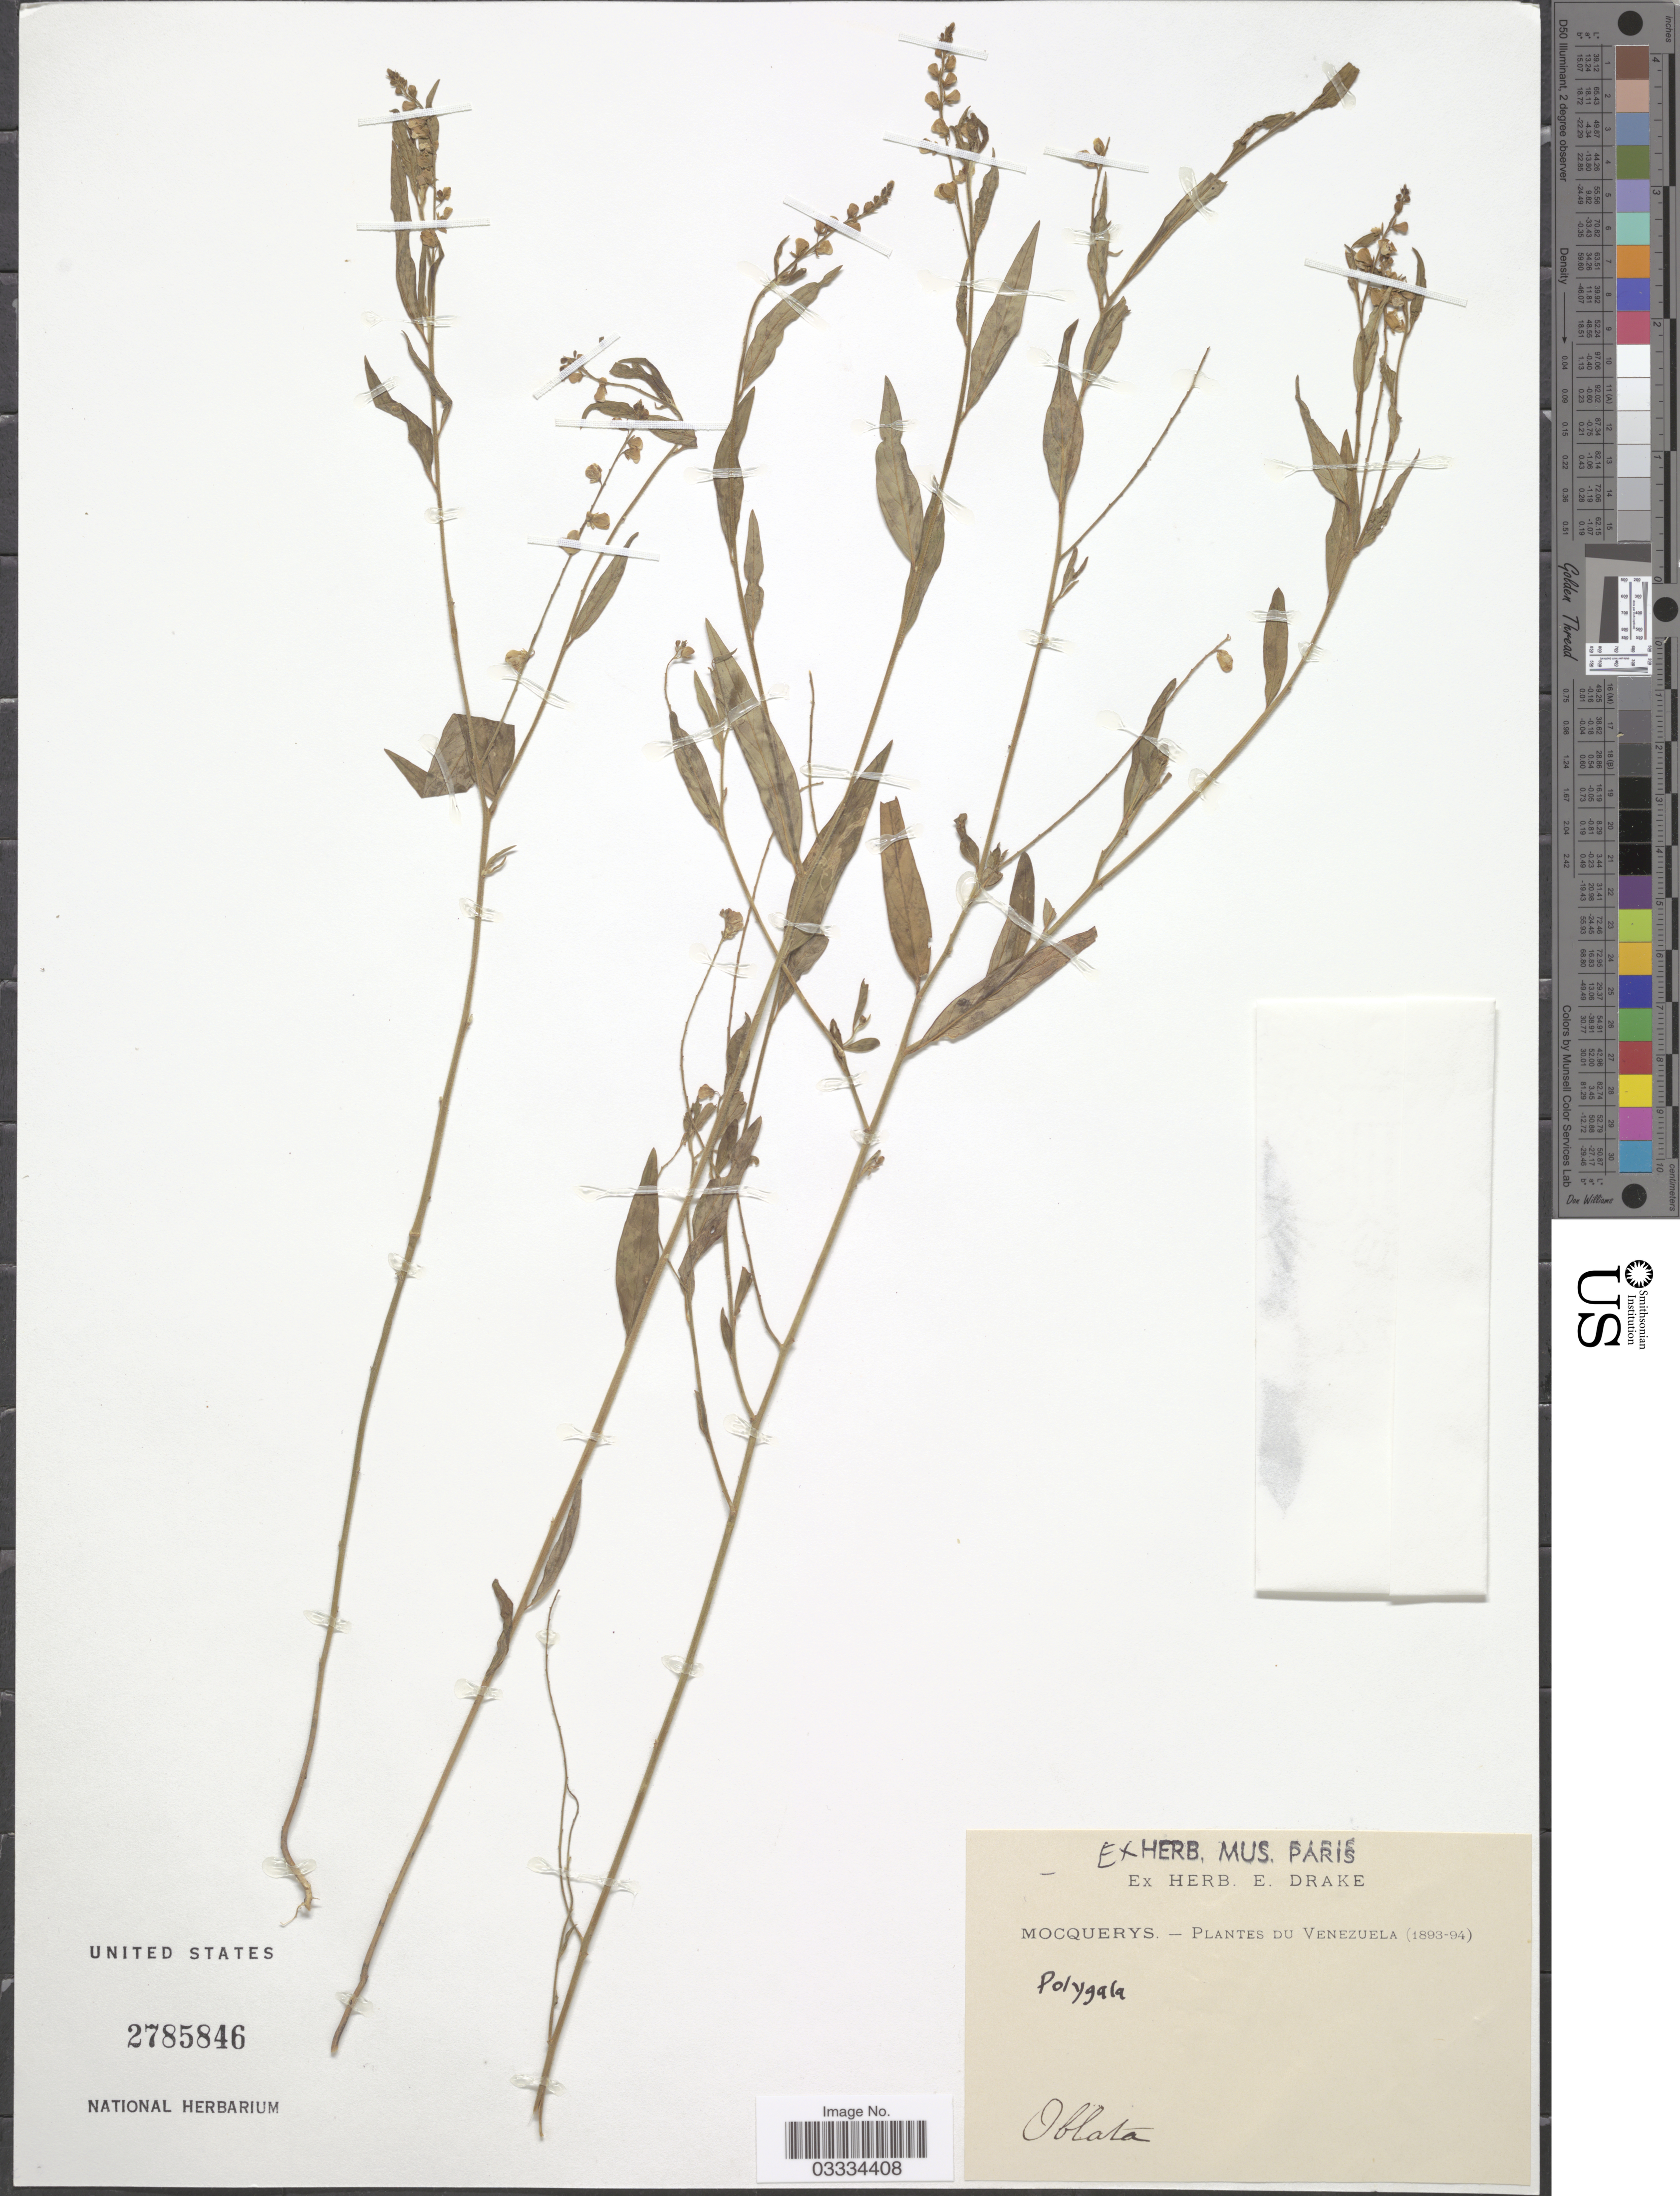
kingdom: Plantae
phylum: Tracheophyta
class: Magnoliopsida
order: Fabales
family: Polygalaceae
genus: Polygala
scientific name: Polygala sp.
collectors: A. Mocquerys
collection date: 1893/1894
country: Venezuela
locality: S.L.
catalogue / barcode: US 2785846